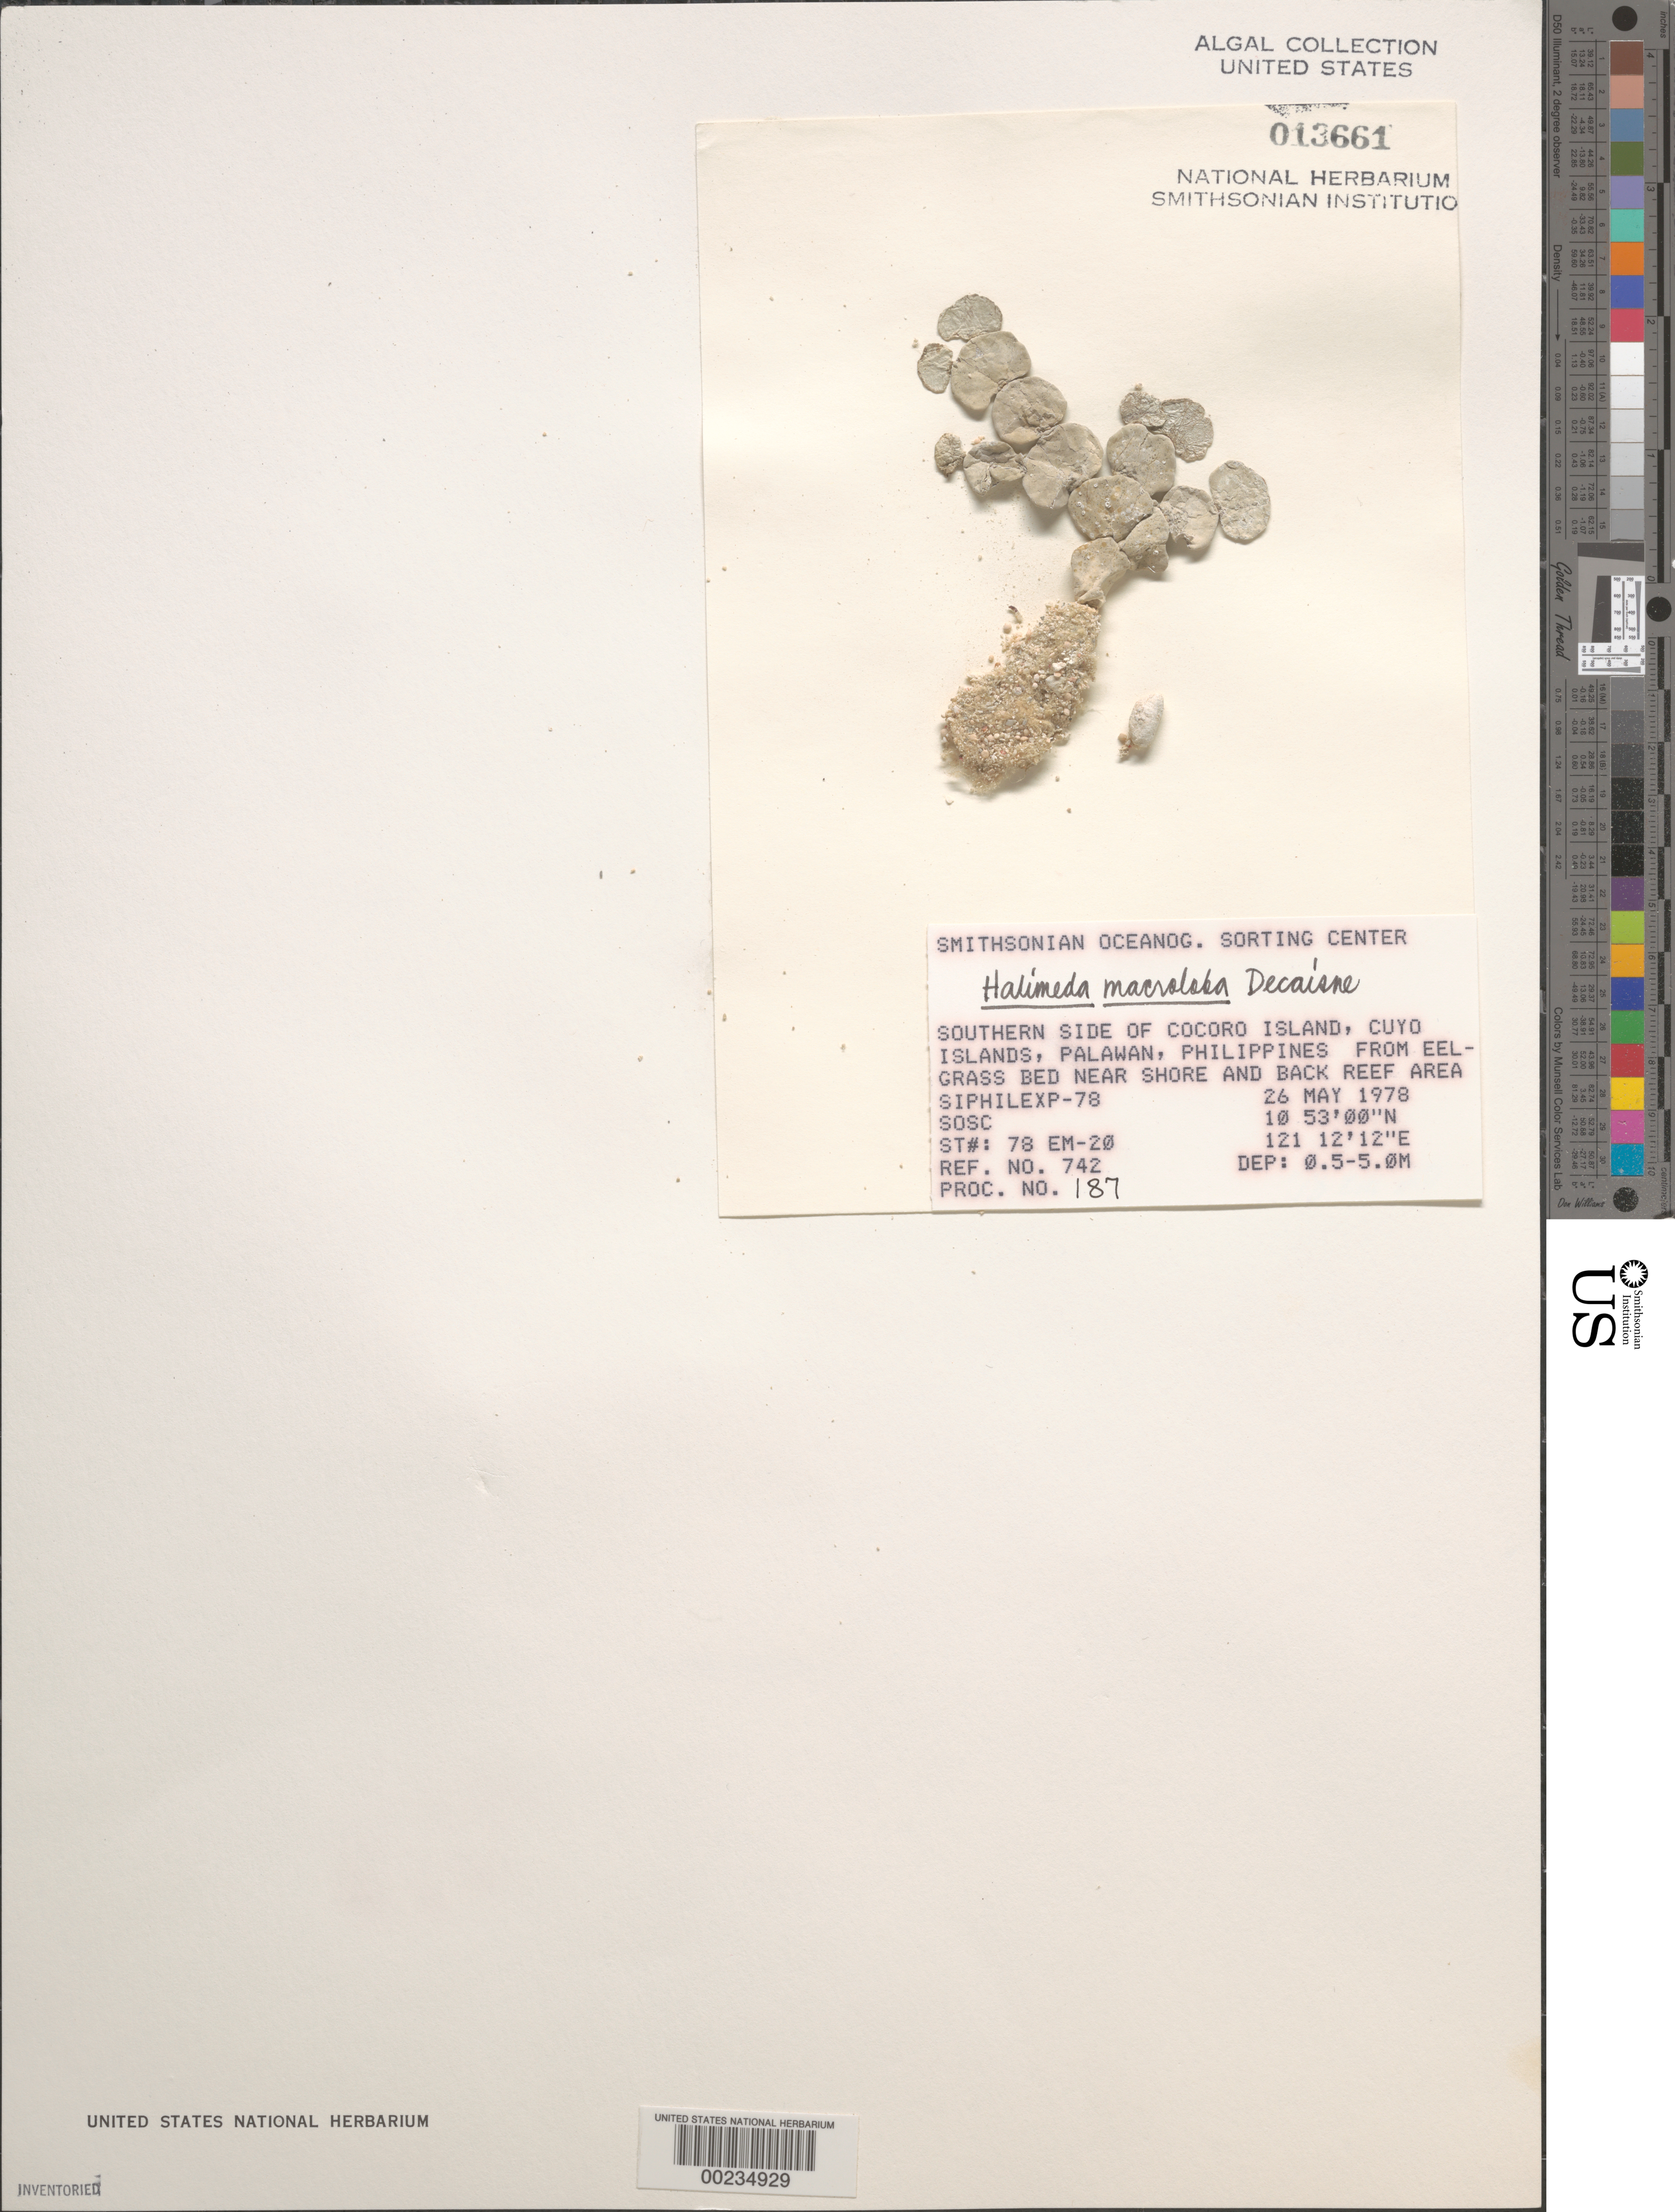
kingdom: Plantae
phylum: Chlorophyta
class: Ulvophyceae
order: Bryopsidales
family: Halimedaceae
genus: Halimeda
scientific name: Halimeda macroloba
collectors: SOSC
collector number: Station 78 Em-20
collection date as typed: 26 May 1978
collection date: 1978-05-26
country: Philippines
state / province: Mimaropa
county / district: Palawan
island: Cocoro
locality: Southern side of island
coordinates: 10 53' 00" N, 121 12' 12" E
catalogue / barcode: US 13661